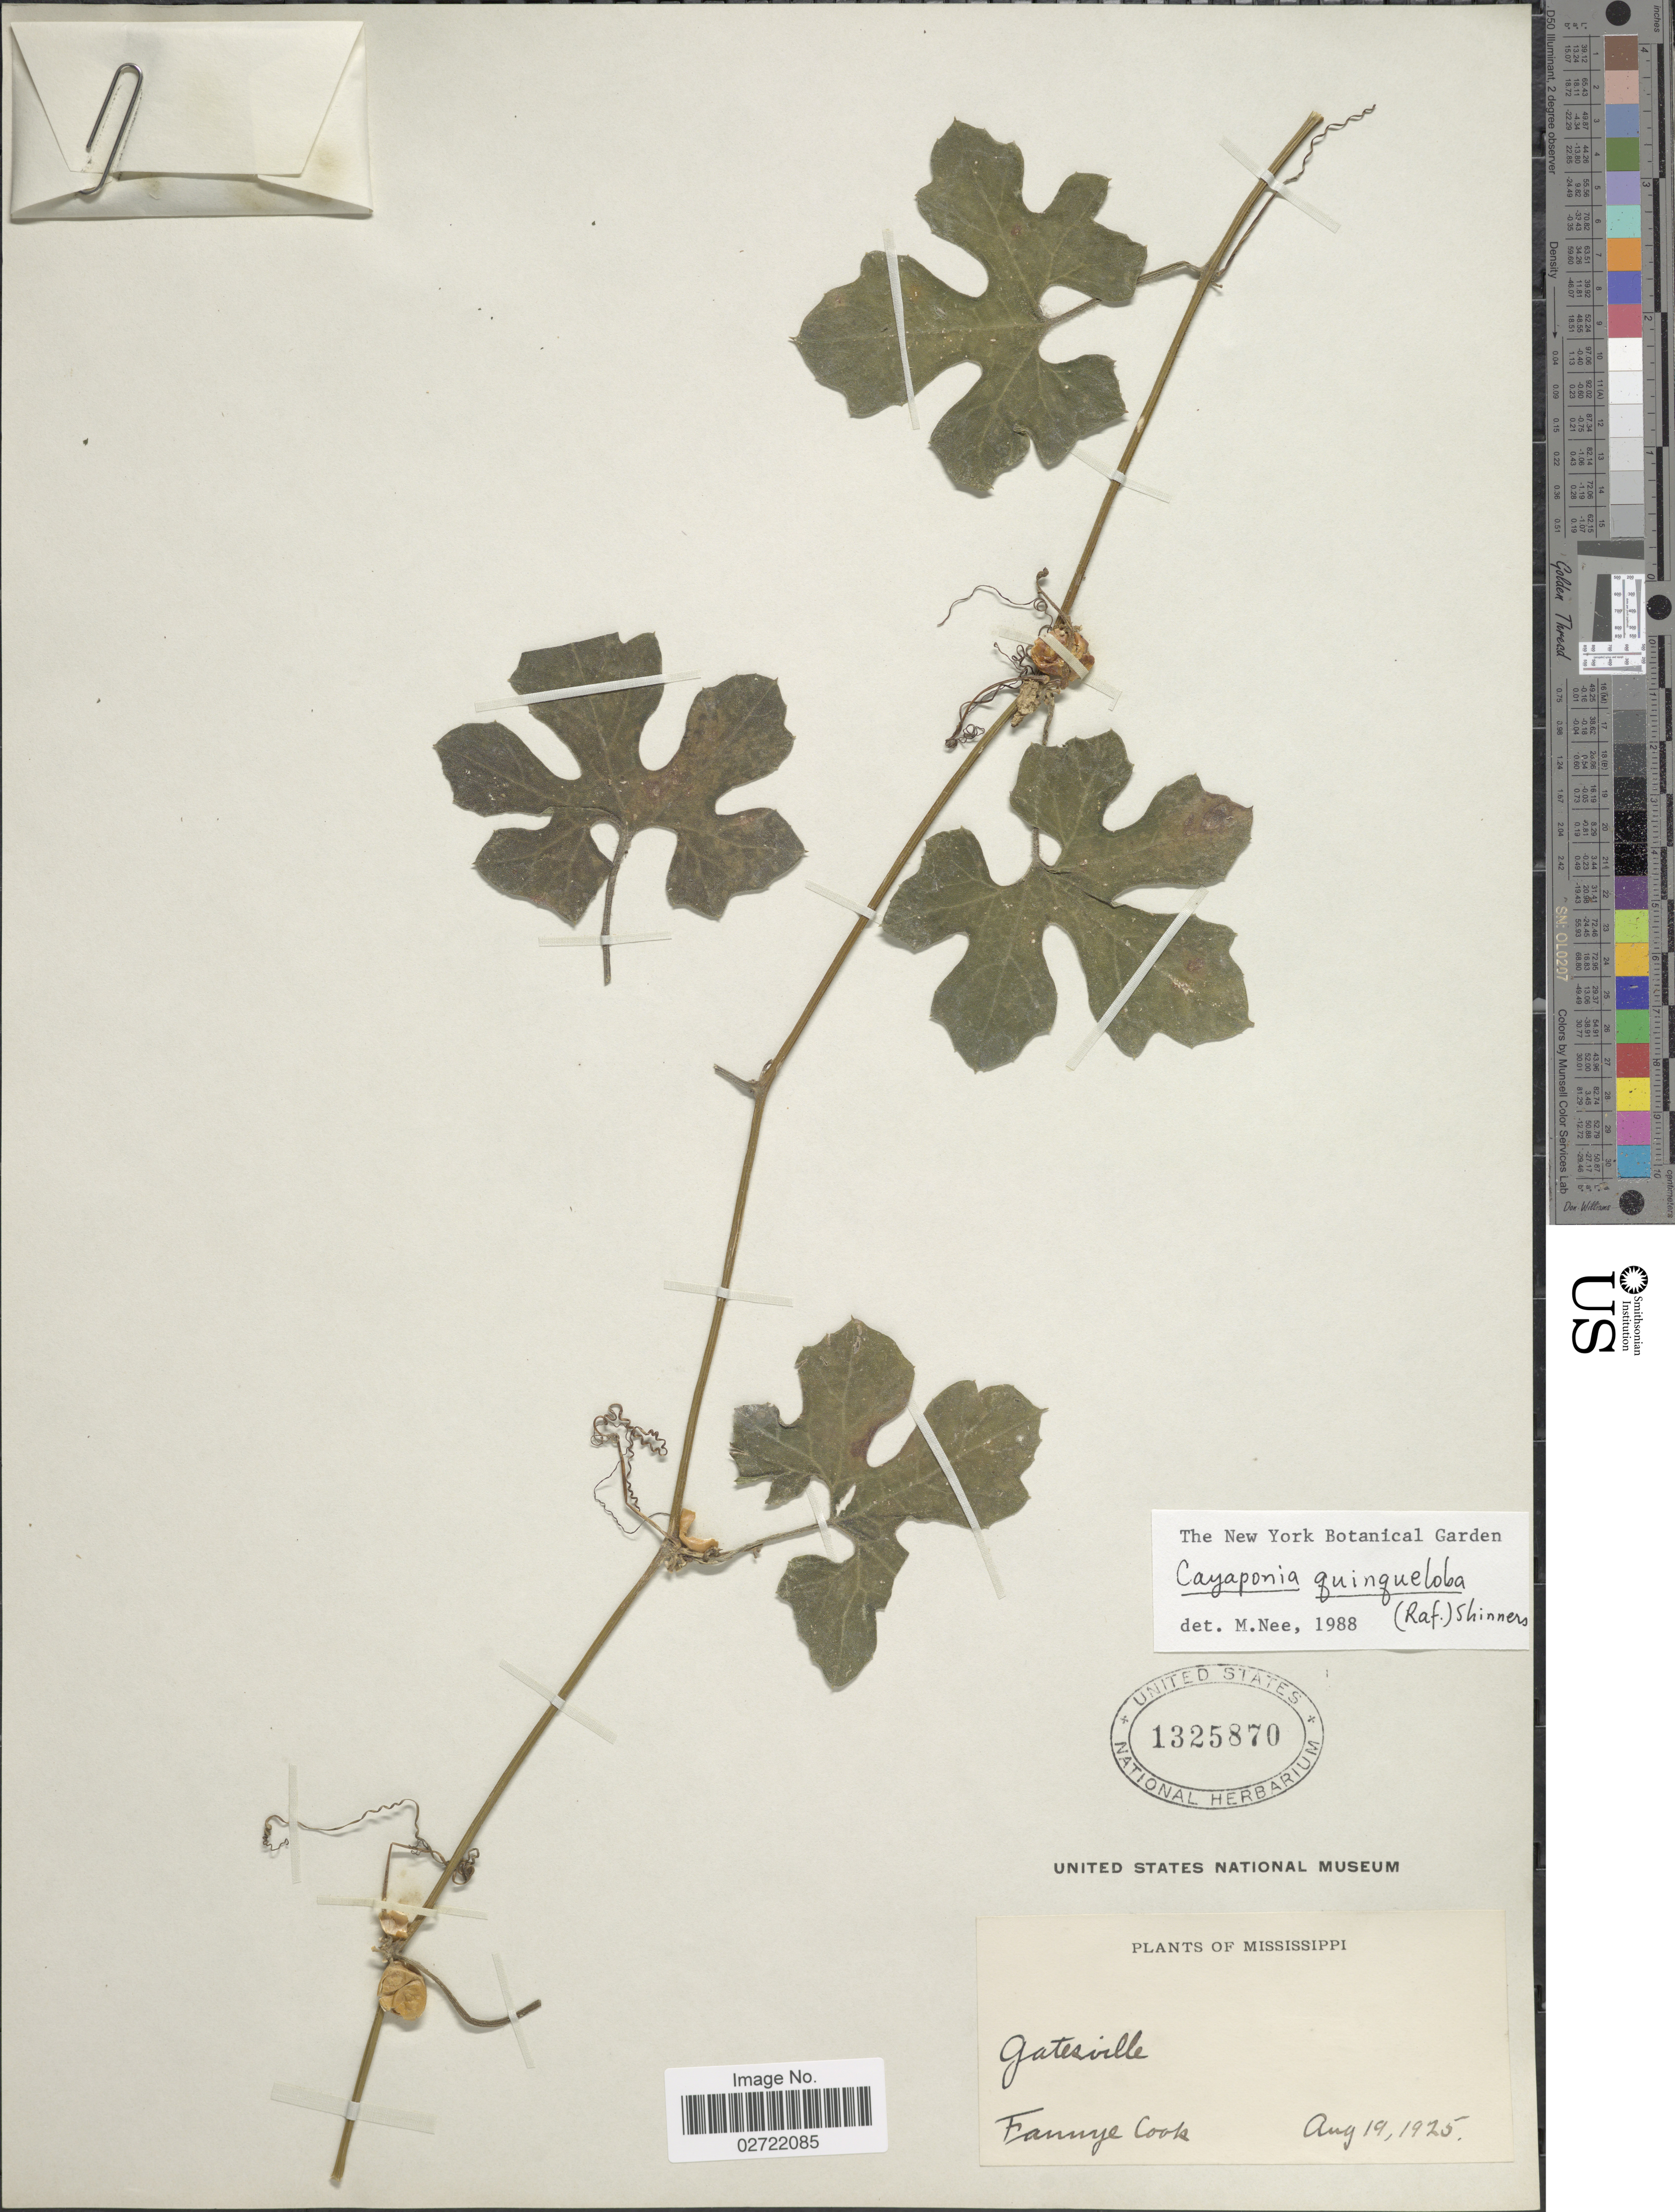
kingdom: Plantae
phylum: Tracheophyta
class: Magnoliopsida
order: Cucurbitales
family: Cucurbitaceae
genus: Cayaponia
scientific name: Cayaponia quinqueloba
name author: (Raf.) Shinners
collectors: F. A. Cook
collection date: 1925-08-19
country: United States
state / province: Mississippi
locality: Gatesville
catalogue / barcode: US 1325870